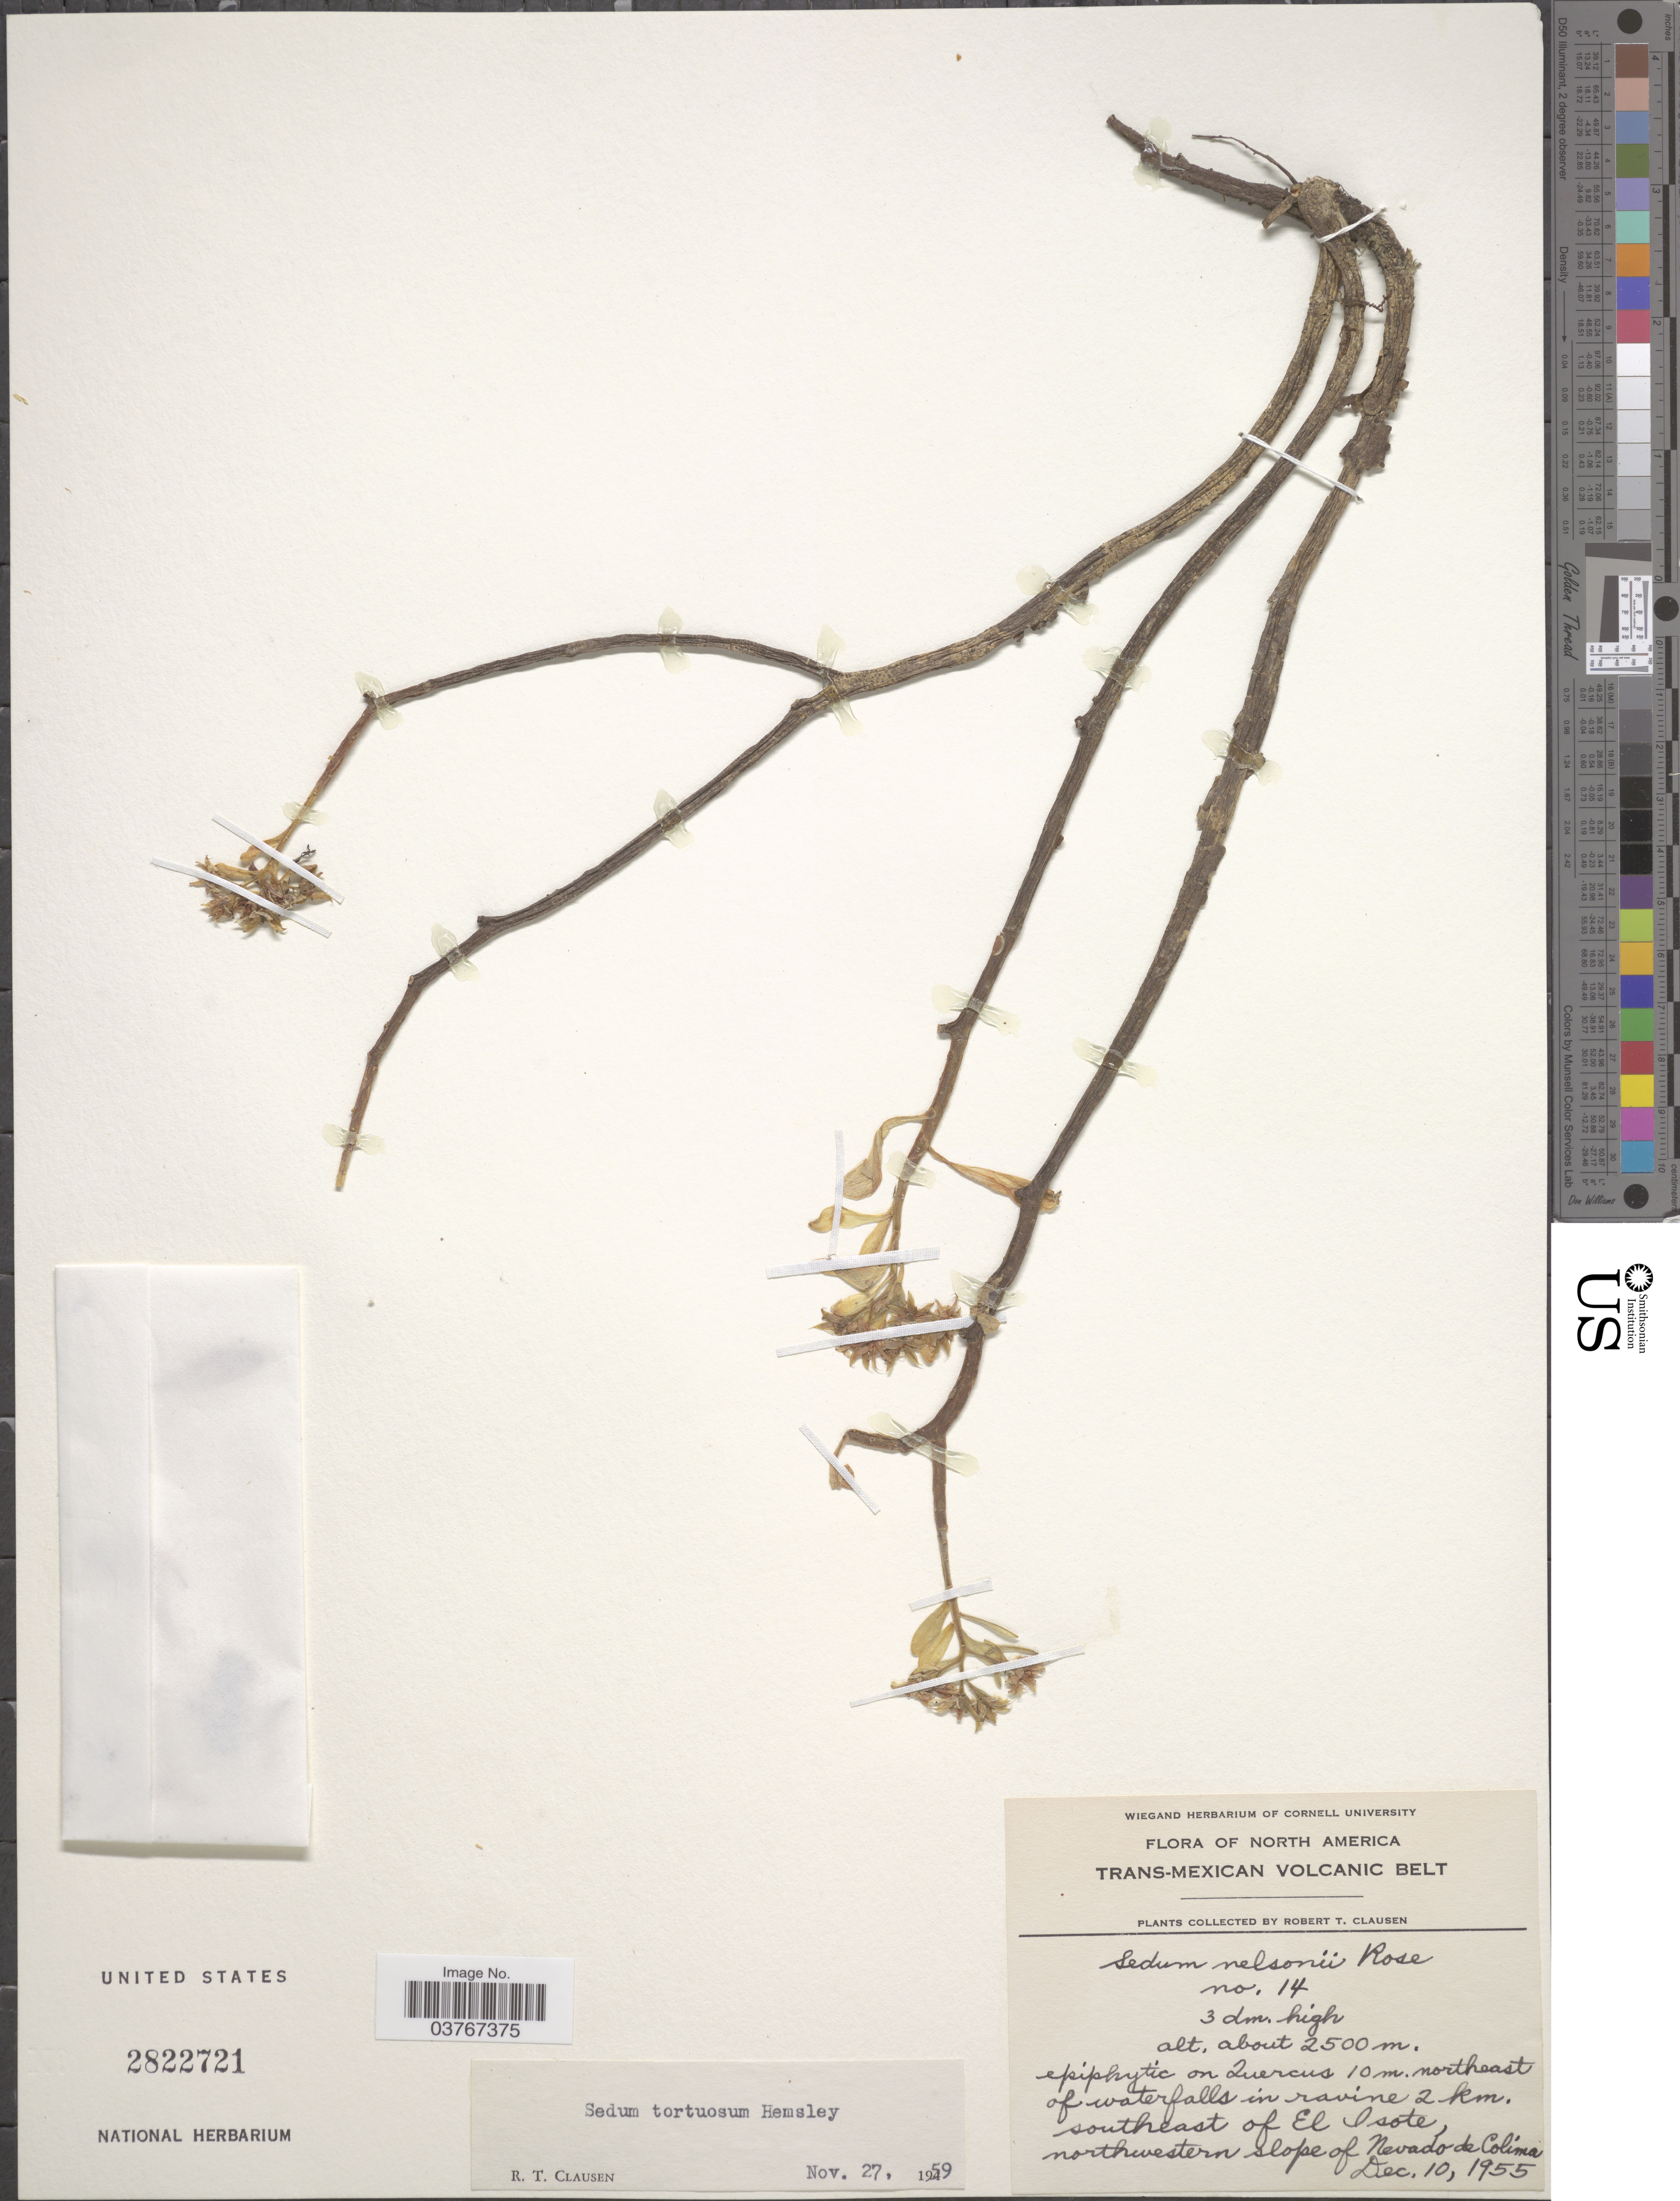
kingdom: Plantae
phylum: Tracheophyta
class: Magnoliopsida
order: Saxifragales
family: Crassulaceae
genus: Sedum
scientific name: Sedum tortuosum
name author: Hemsl.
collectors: R. T. Clausen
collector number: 14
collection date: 1955-12-10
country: Mexico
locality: Trans-Mexican Volcanic Belt. Epiphytic on Quercus 10 m. northeast of waterfalls in ravine 2 km. southeast of El Isote, northwestern slope of Nevado de Colíma.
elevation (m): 2500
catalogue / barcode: US 2822721